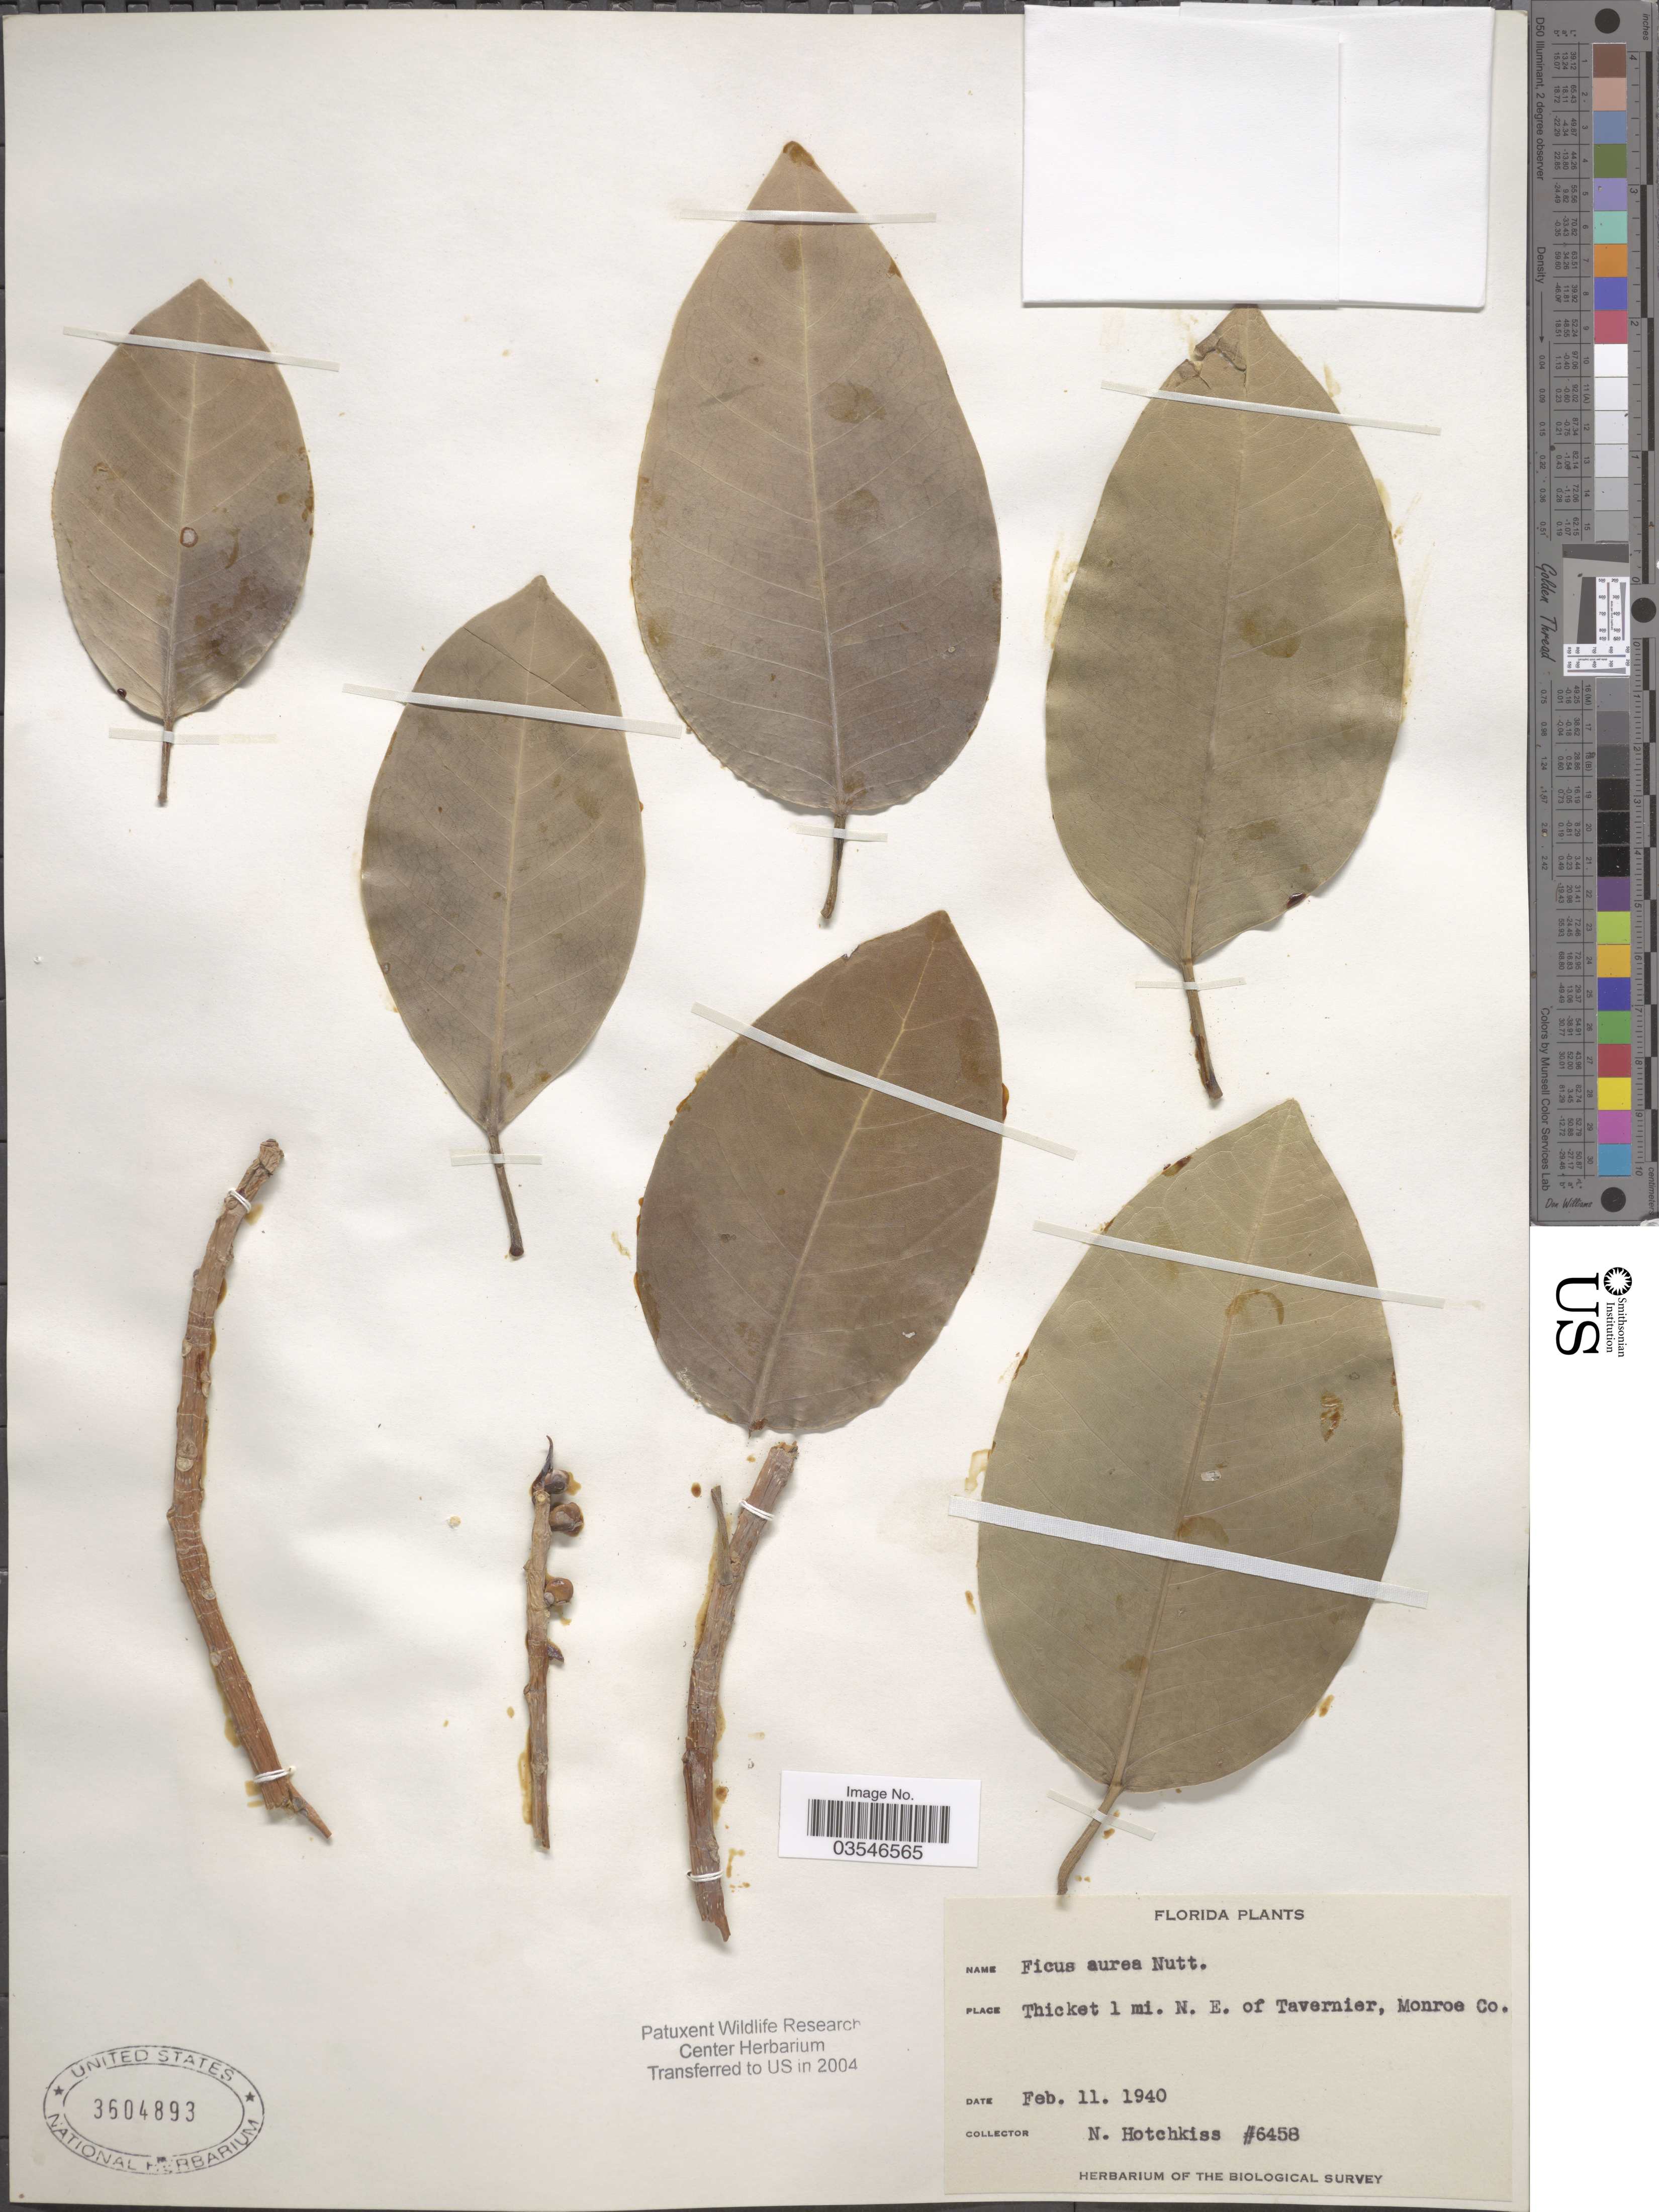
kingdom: Plantae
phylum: Tracheophyta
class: Magnoliopsida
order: Rosales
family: Moraceae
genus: Ficus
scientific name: Ficus aurea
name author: Nutt.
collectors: N. Hotchkiss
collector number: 6458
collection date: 1940-02-11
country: United States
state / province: Florida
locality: Thicket 1 mi. N. E. of Tavernier, Monroe Co.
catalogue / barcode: US 3604893